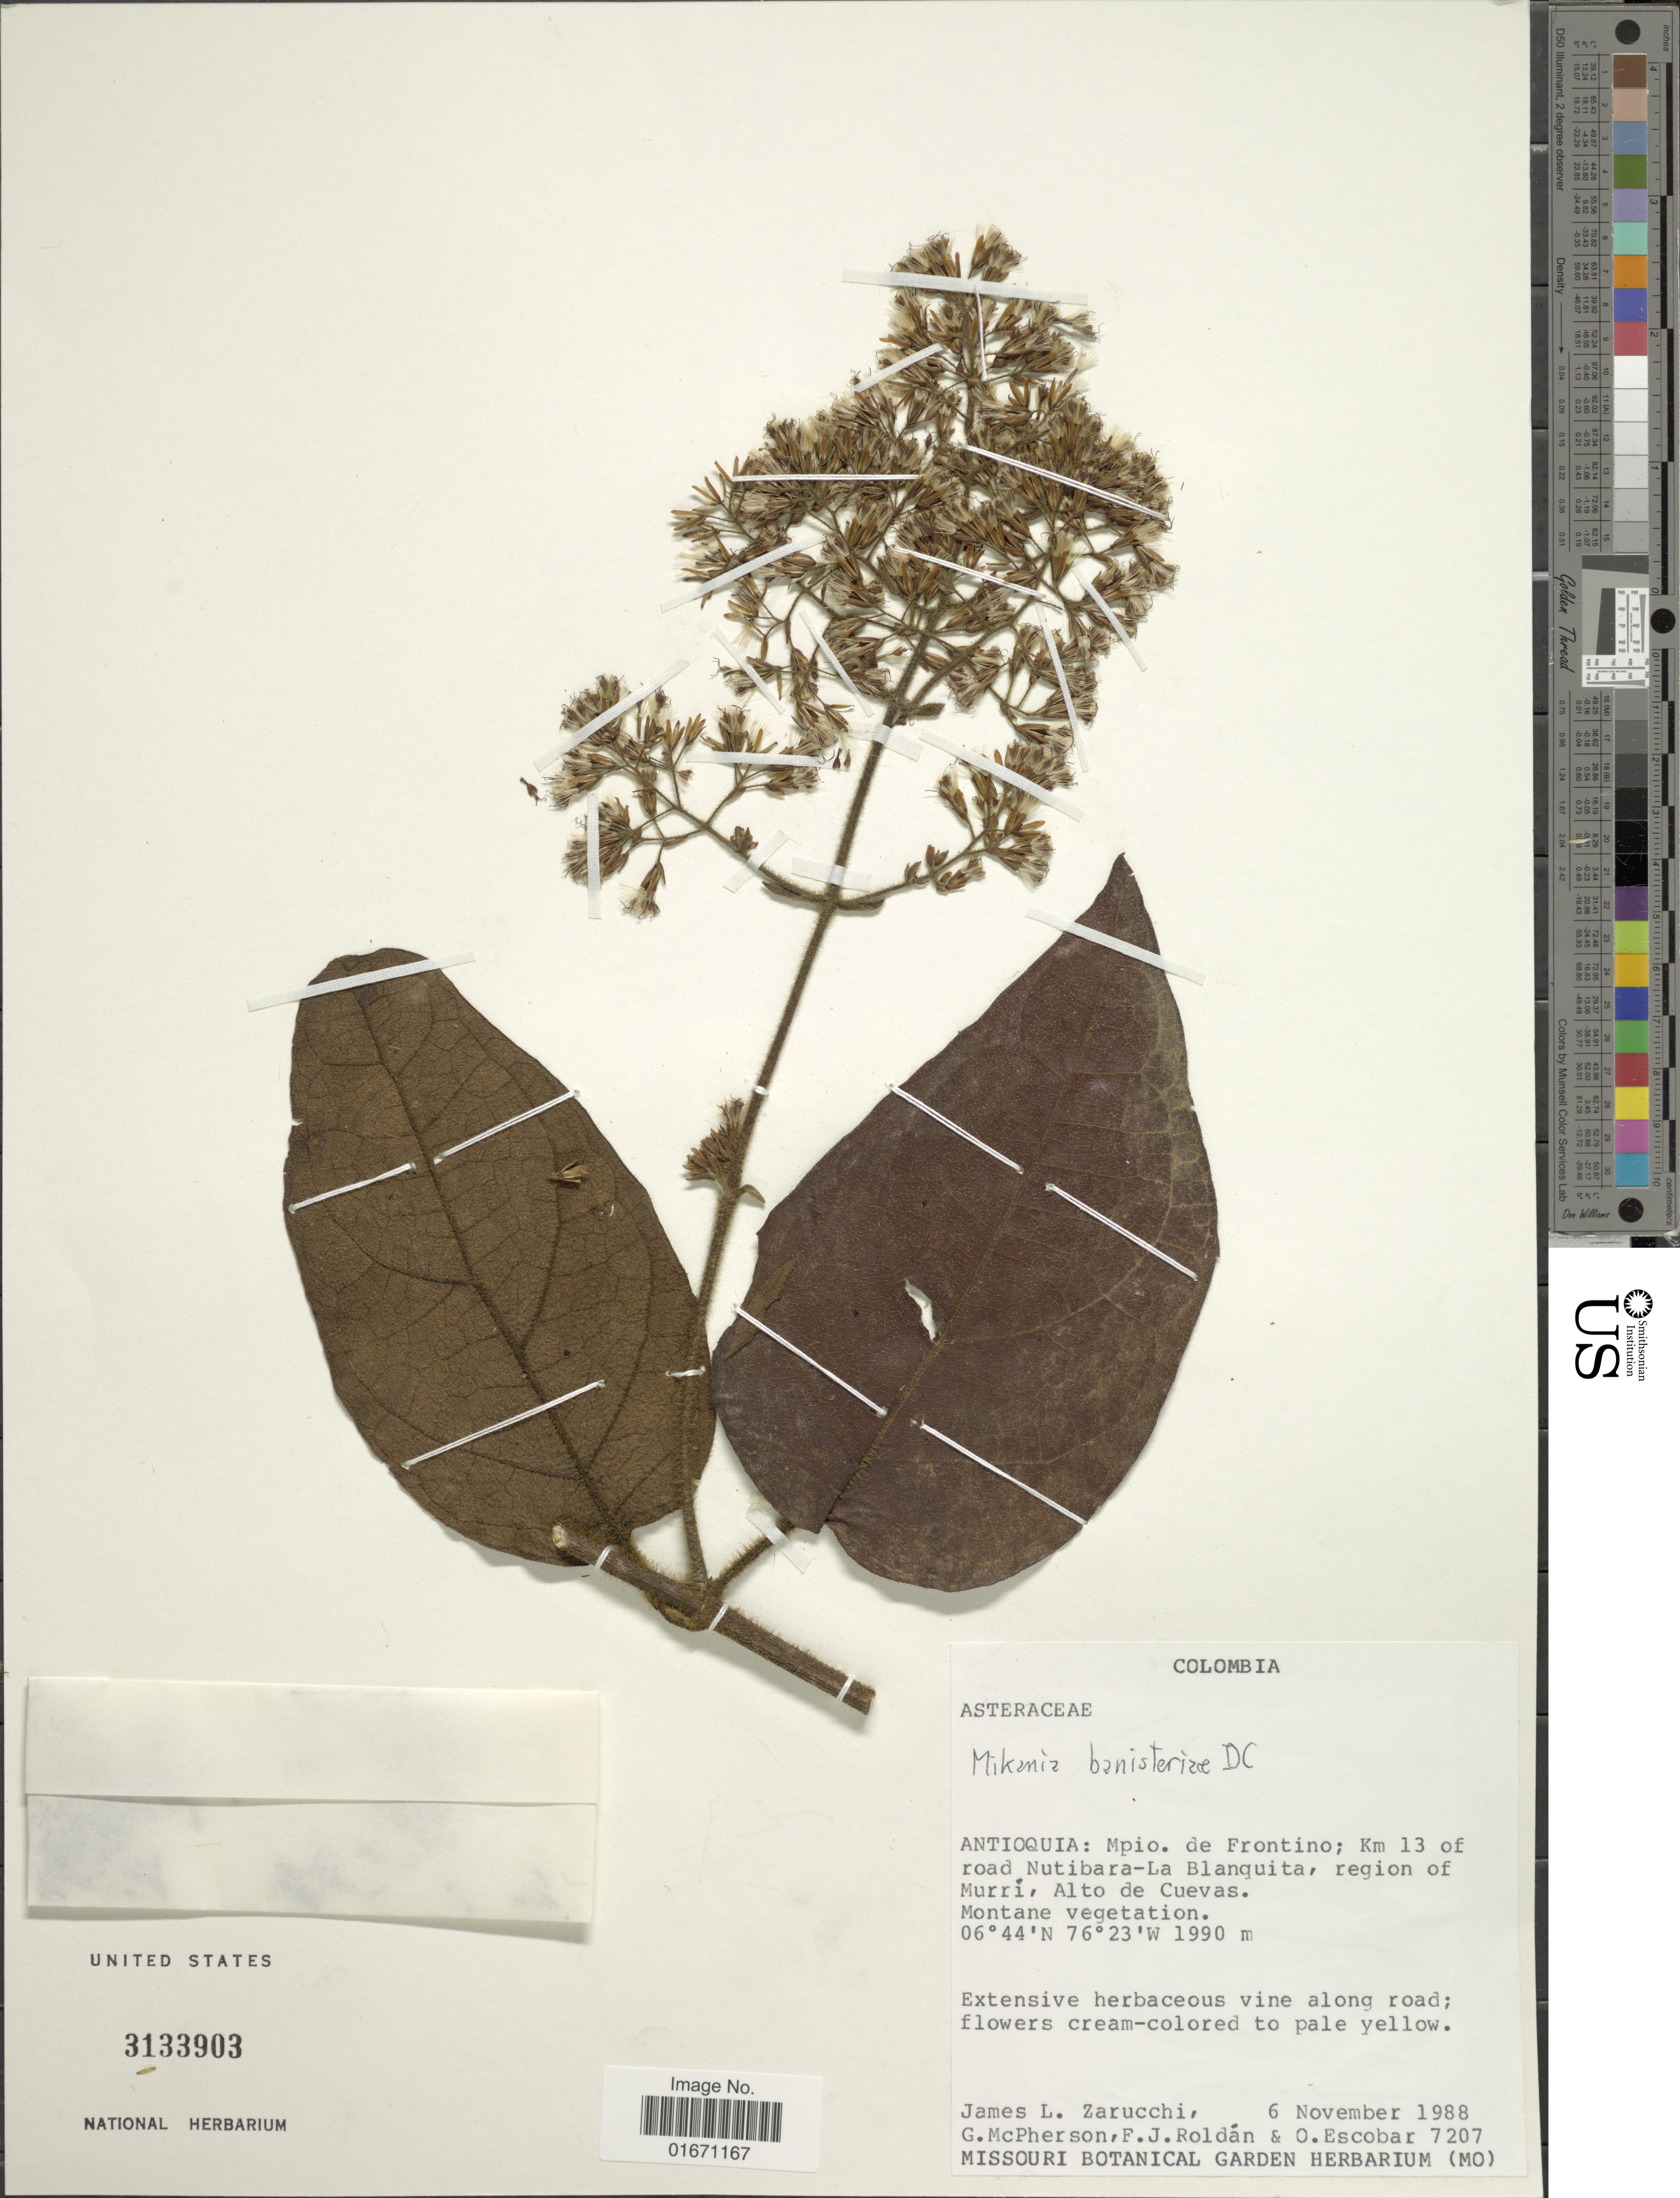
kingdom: Plantae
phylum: Tracheophyta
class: Magnoliopsida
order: Asterales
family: Asteraceae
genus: Mikania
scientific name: Mikania banisteriae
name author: DC.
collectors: J. L. Zarucchi, G. D. McPherson, F. J. Roldán & O. D. Escobar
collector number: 7207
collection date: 1988-11-06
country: Colombia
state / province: Antioquia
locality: Mpio. de Frontino, km 13 of road Nutibara-La Blanquita, region of Murri, Alto de Cuevas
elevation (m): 1990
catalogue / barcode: US 3133903